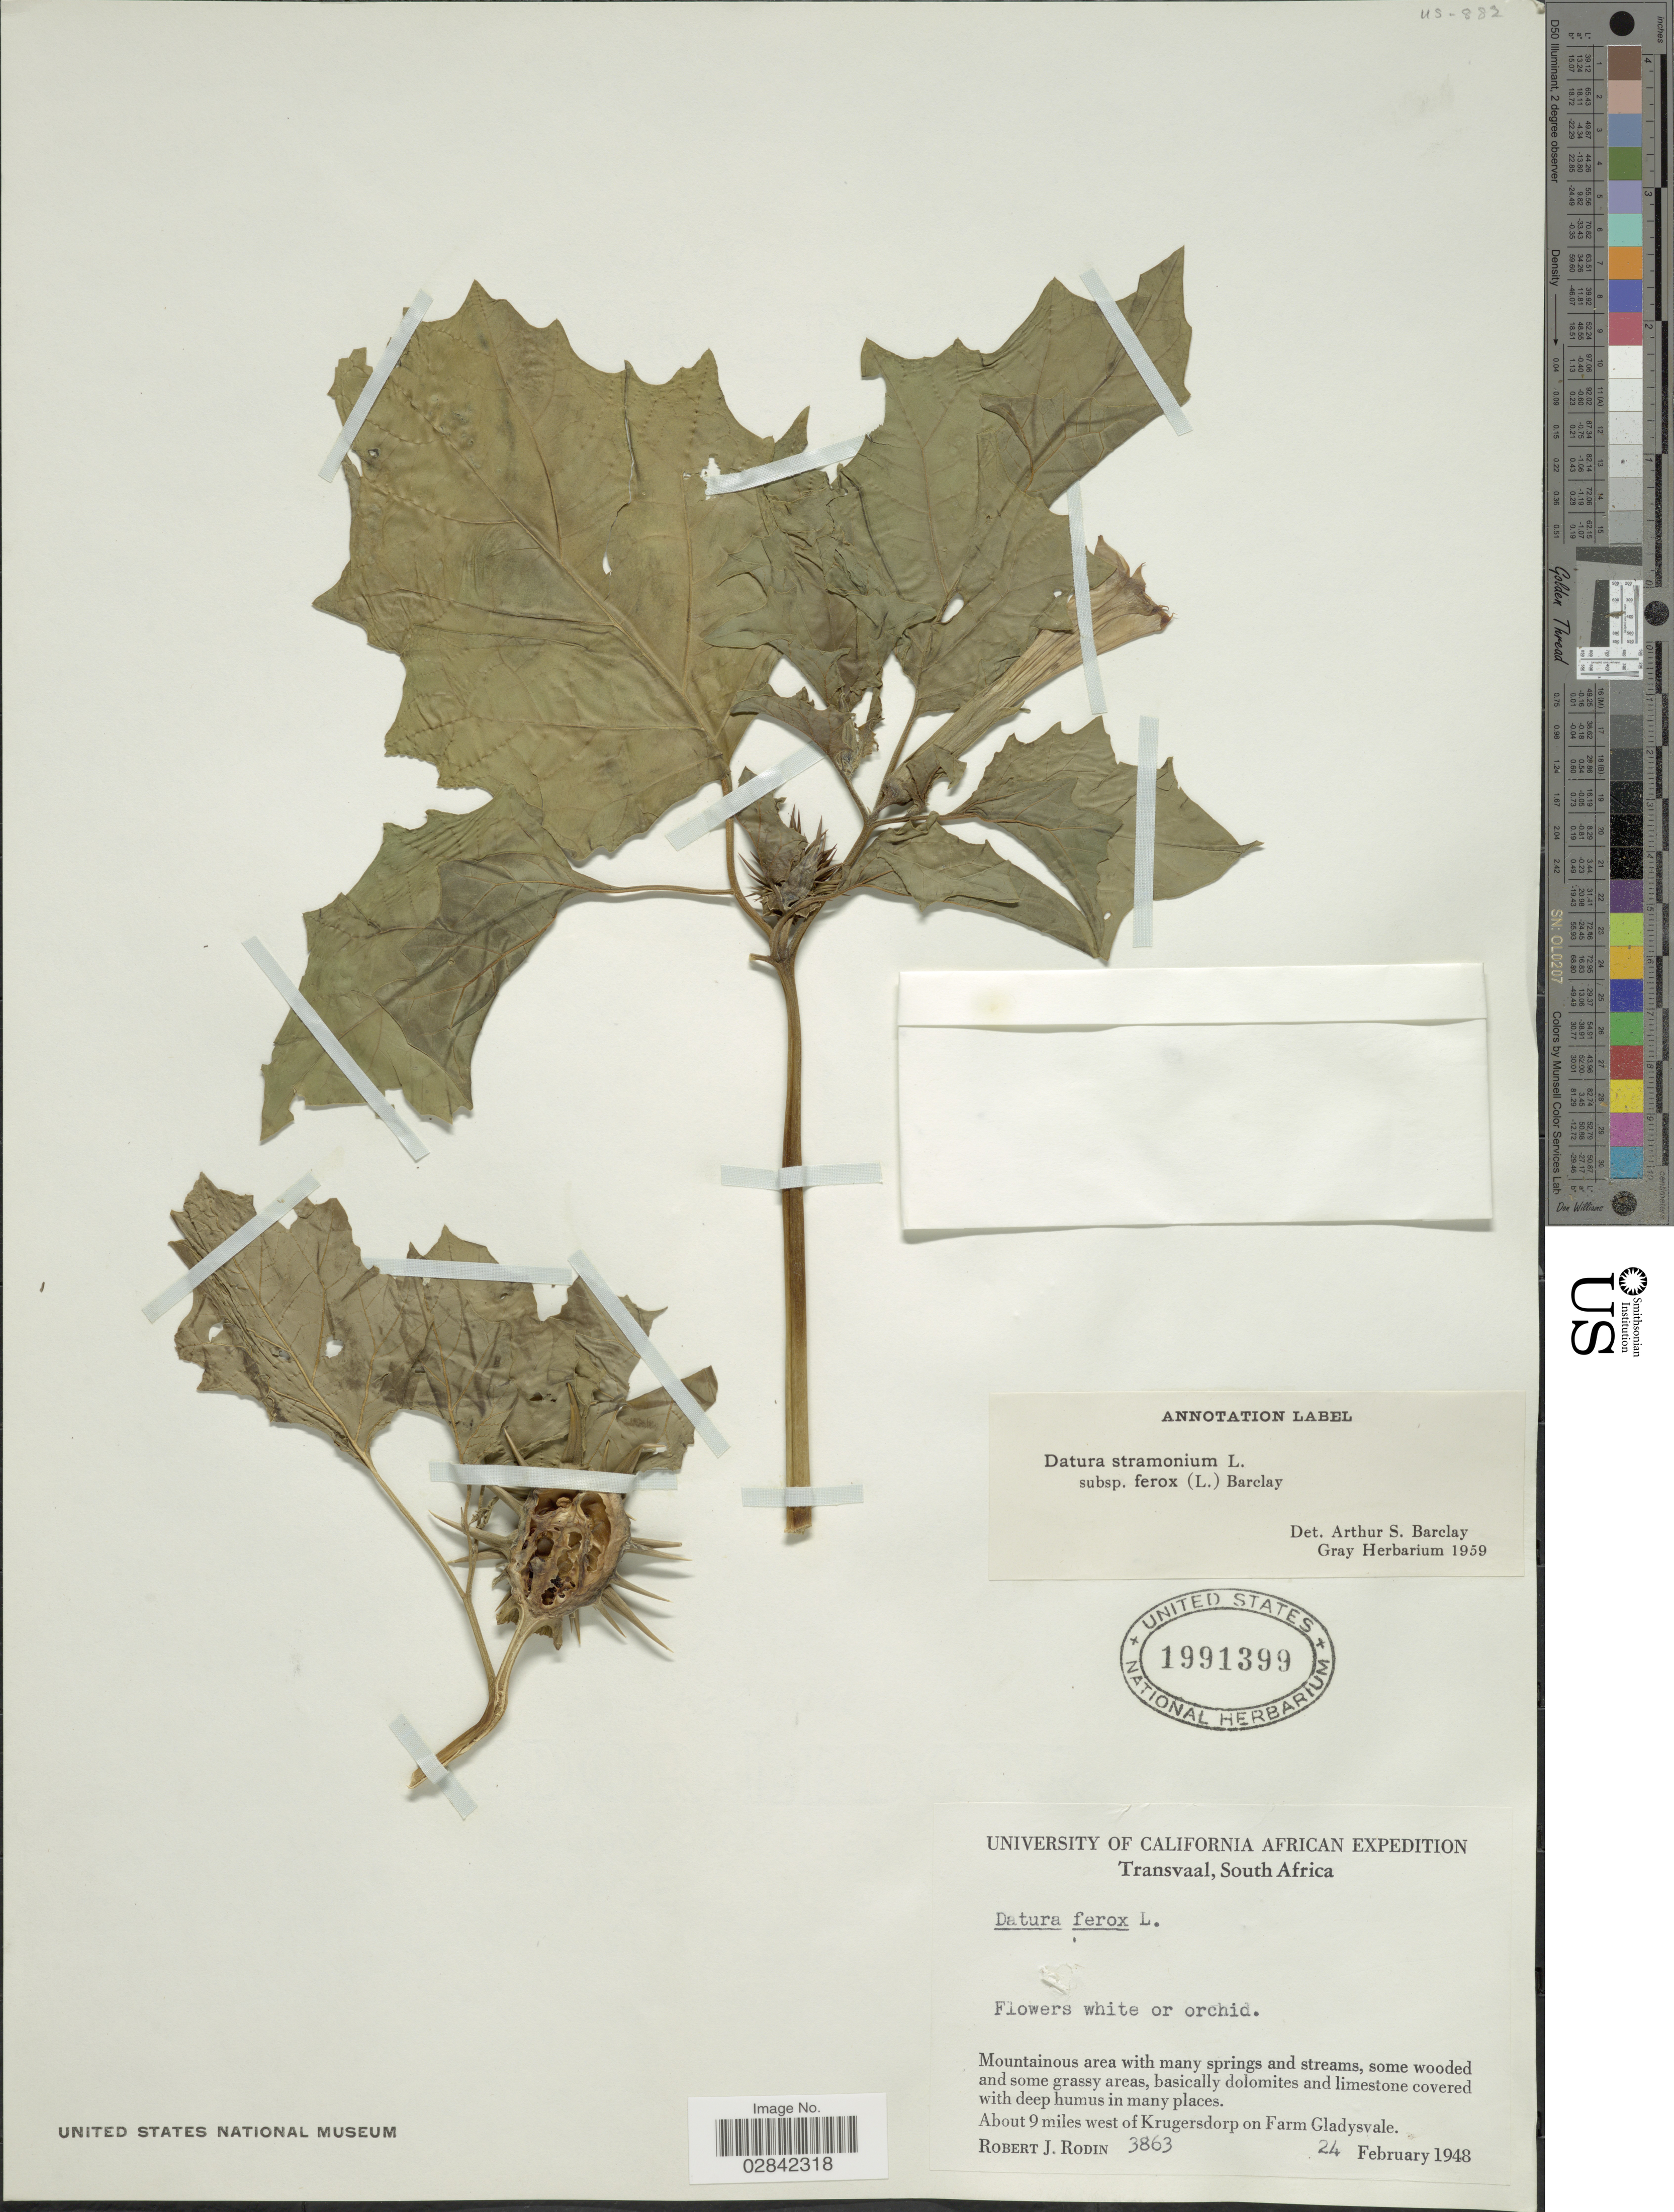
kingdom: Plantae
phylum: Tracheophyta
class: Magnoliopsida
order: Solanales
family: Solanaceae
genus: Datura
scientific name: Datura stramonium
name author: L.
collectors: R. J. Rodin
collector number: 3863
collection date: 1948-02-24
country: South Africa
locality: Transvaal, about 9 miles west of Krugersdorp on Farm Gladysvale.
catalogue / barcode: US 1991399